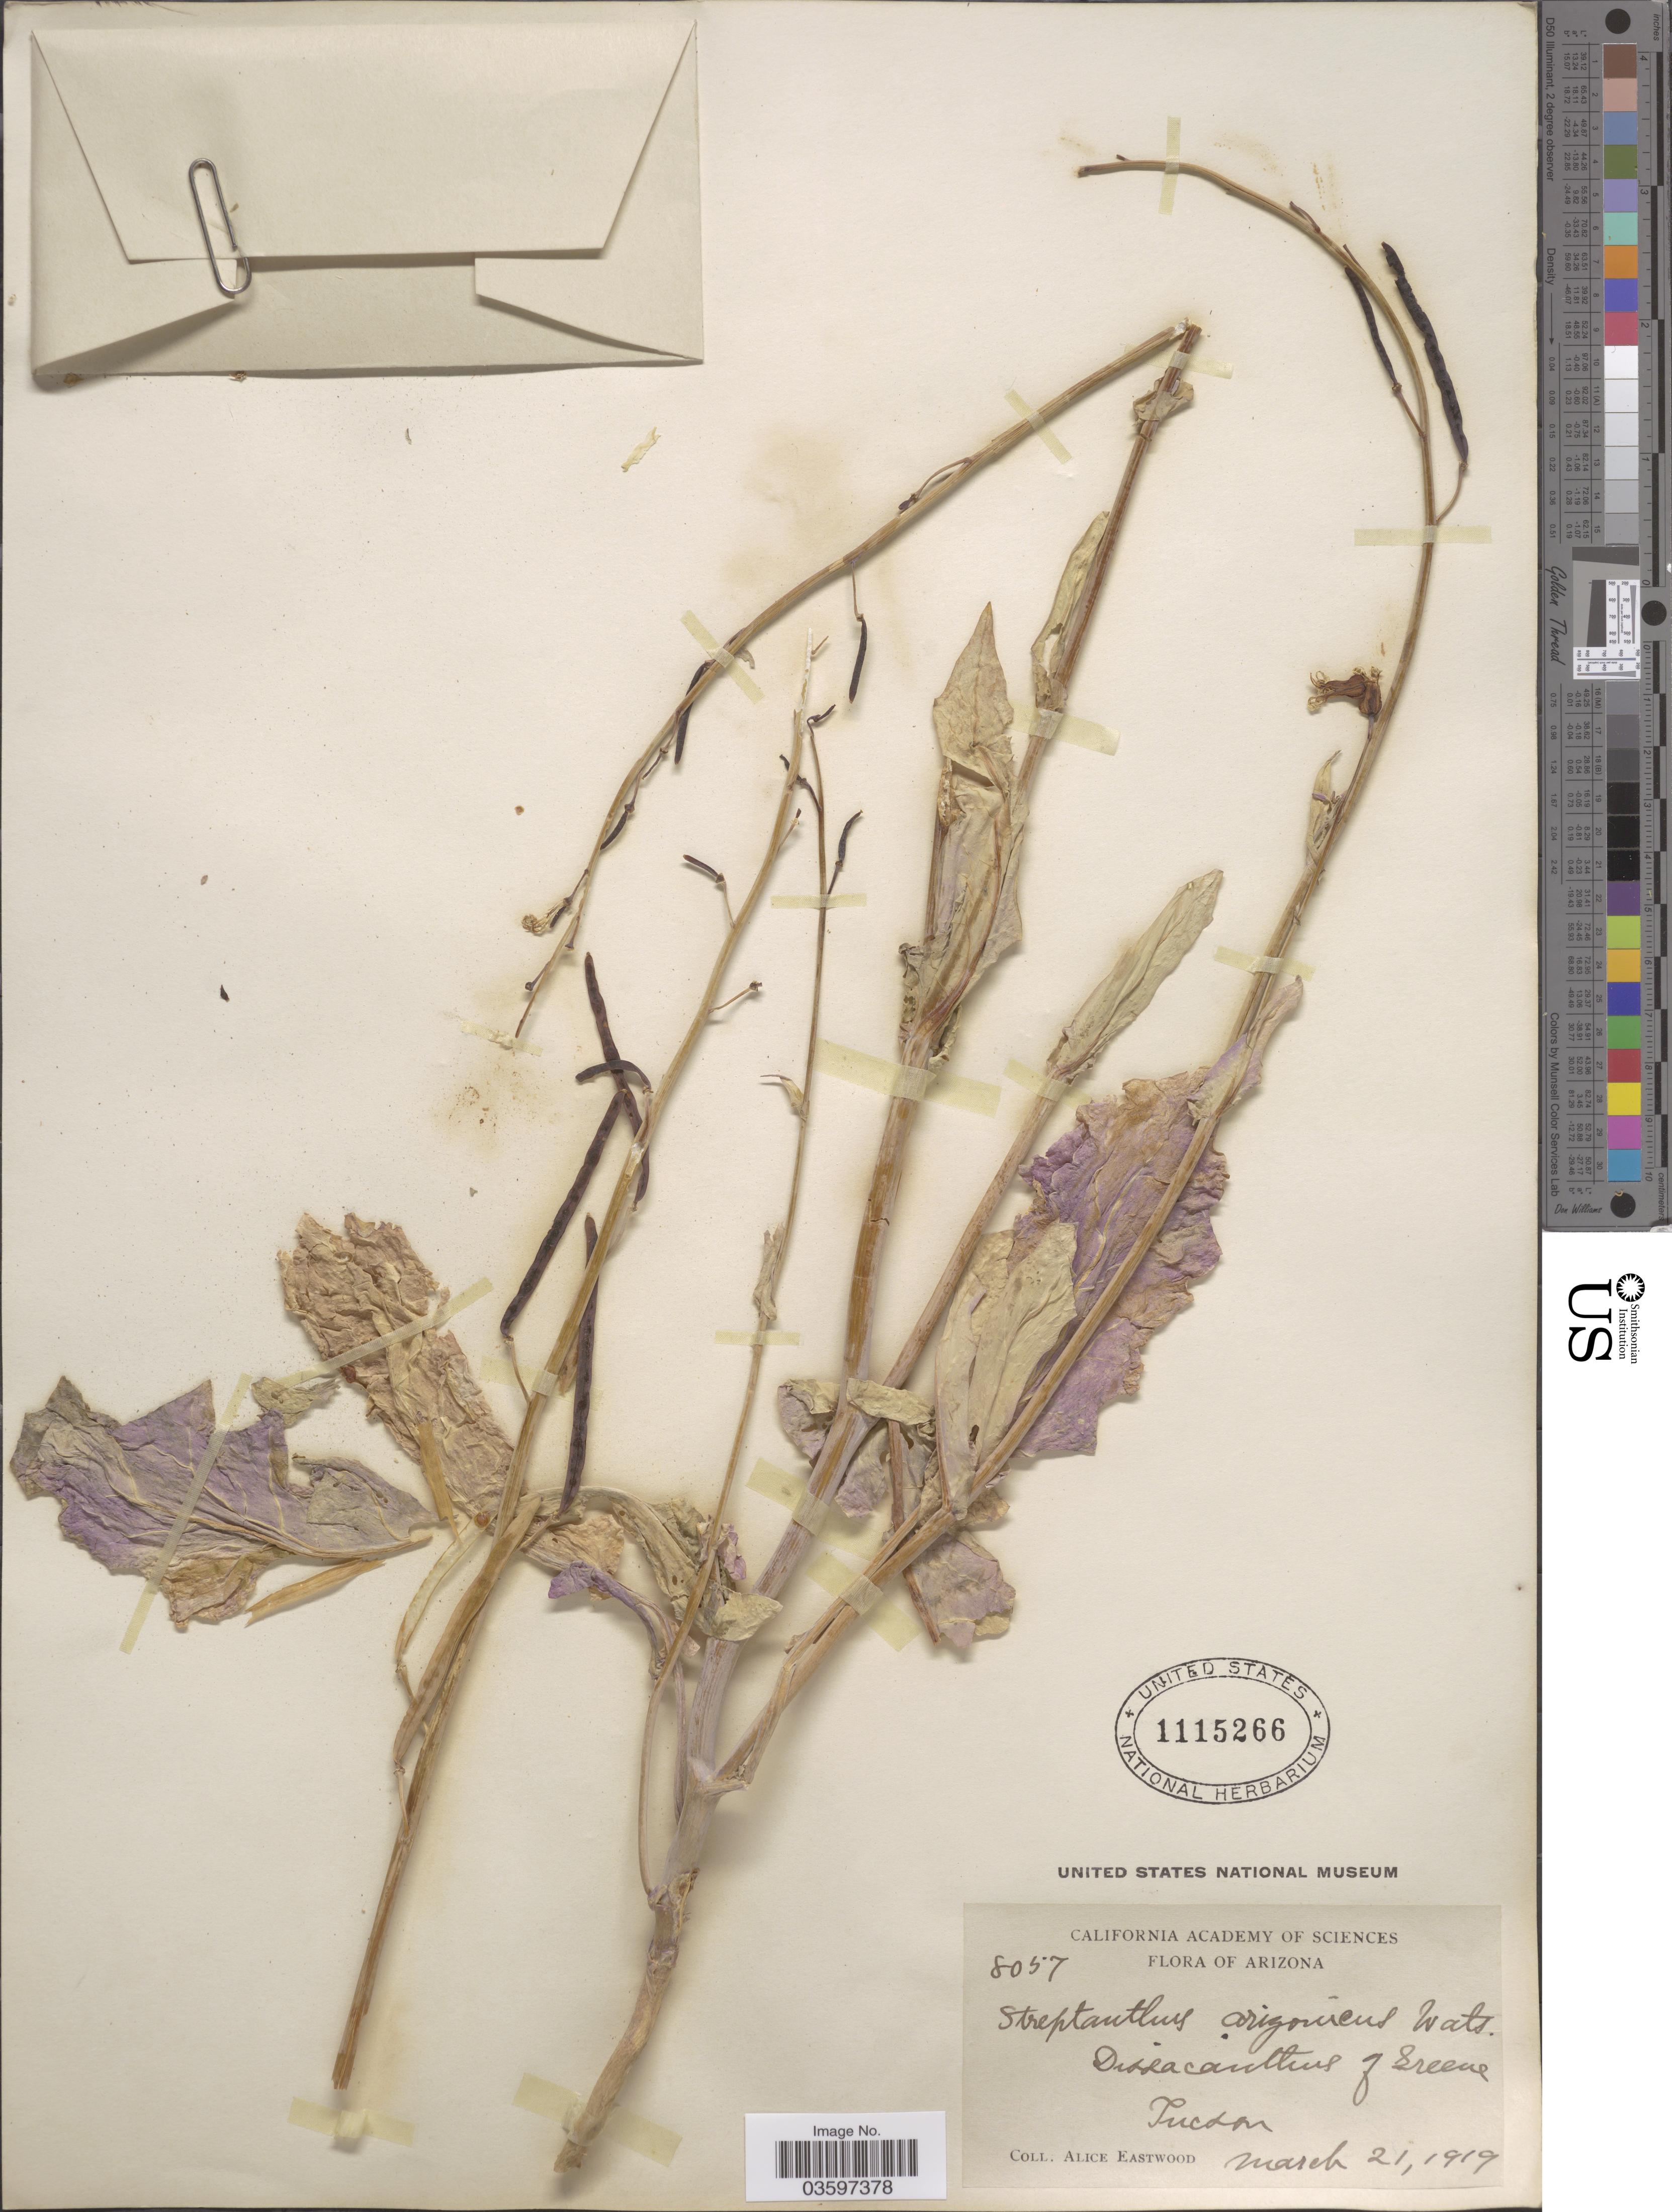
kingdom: Plantae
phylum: Tracheophyta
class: Magnoliopsida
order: Brassicales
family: Brassicaceae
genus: Streptanthus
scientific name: Streptanthus arizonicus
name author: S. Watson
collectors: A. Eastwood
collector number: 8057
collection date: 1919-03-21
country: United States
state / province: Arizona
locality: Tucson.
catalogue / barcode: US 1115266